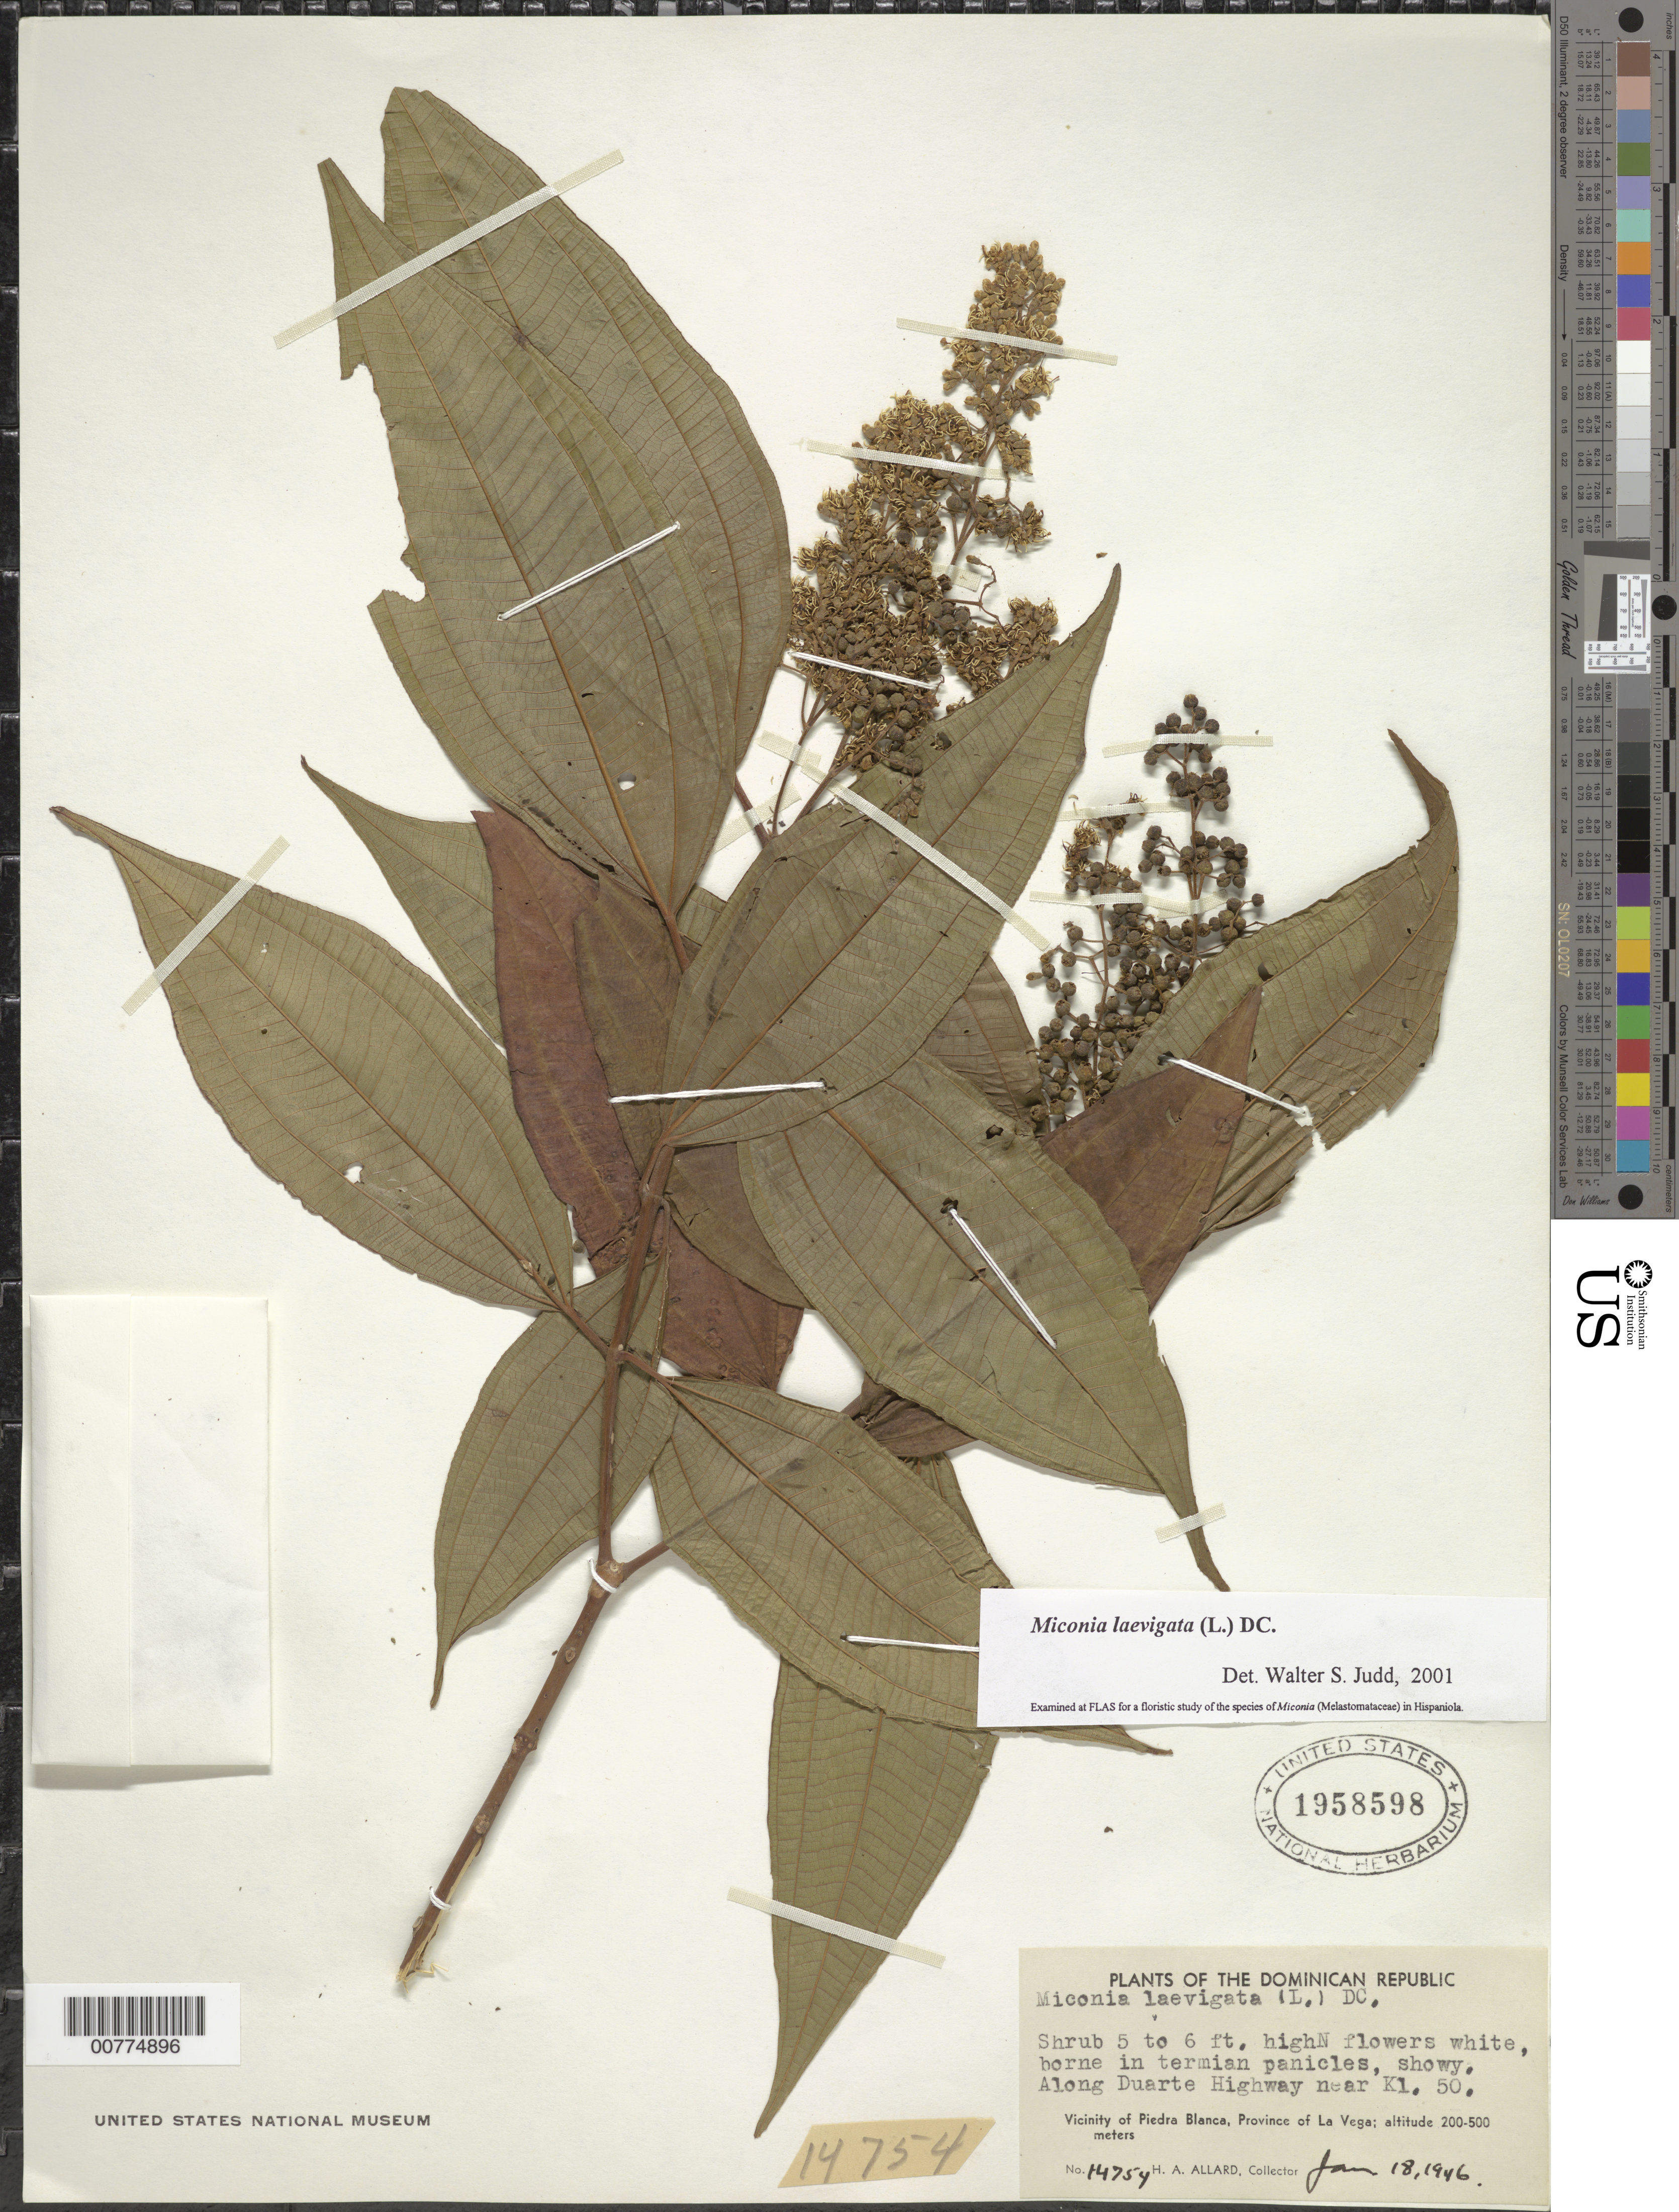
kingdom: Plantae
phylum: Tracheophyta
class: Magnoliopsida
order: Myrtales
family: Melastomataceae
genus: Miconia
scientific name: Miconia laevigata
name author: (L.) D. Don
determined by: Judd, Walter S.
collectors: H. A. Allard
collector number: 14754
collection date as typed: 18 Jan 1946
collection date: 1946-01-18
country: Dominican Republic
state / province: La Vega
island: Hispaniola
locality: Vicinity of Piedra Blanca, along Duarte Highway, near K 1.50.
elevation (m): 200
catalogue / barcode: US 1958598